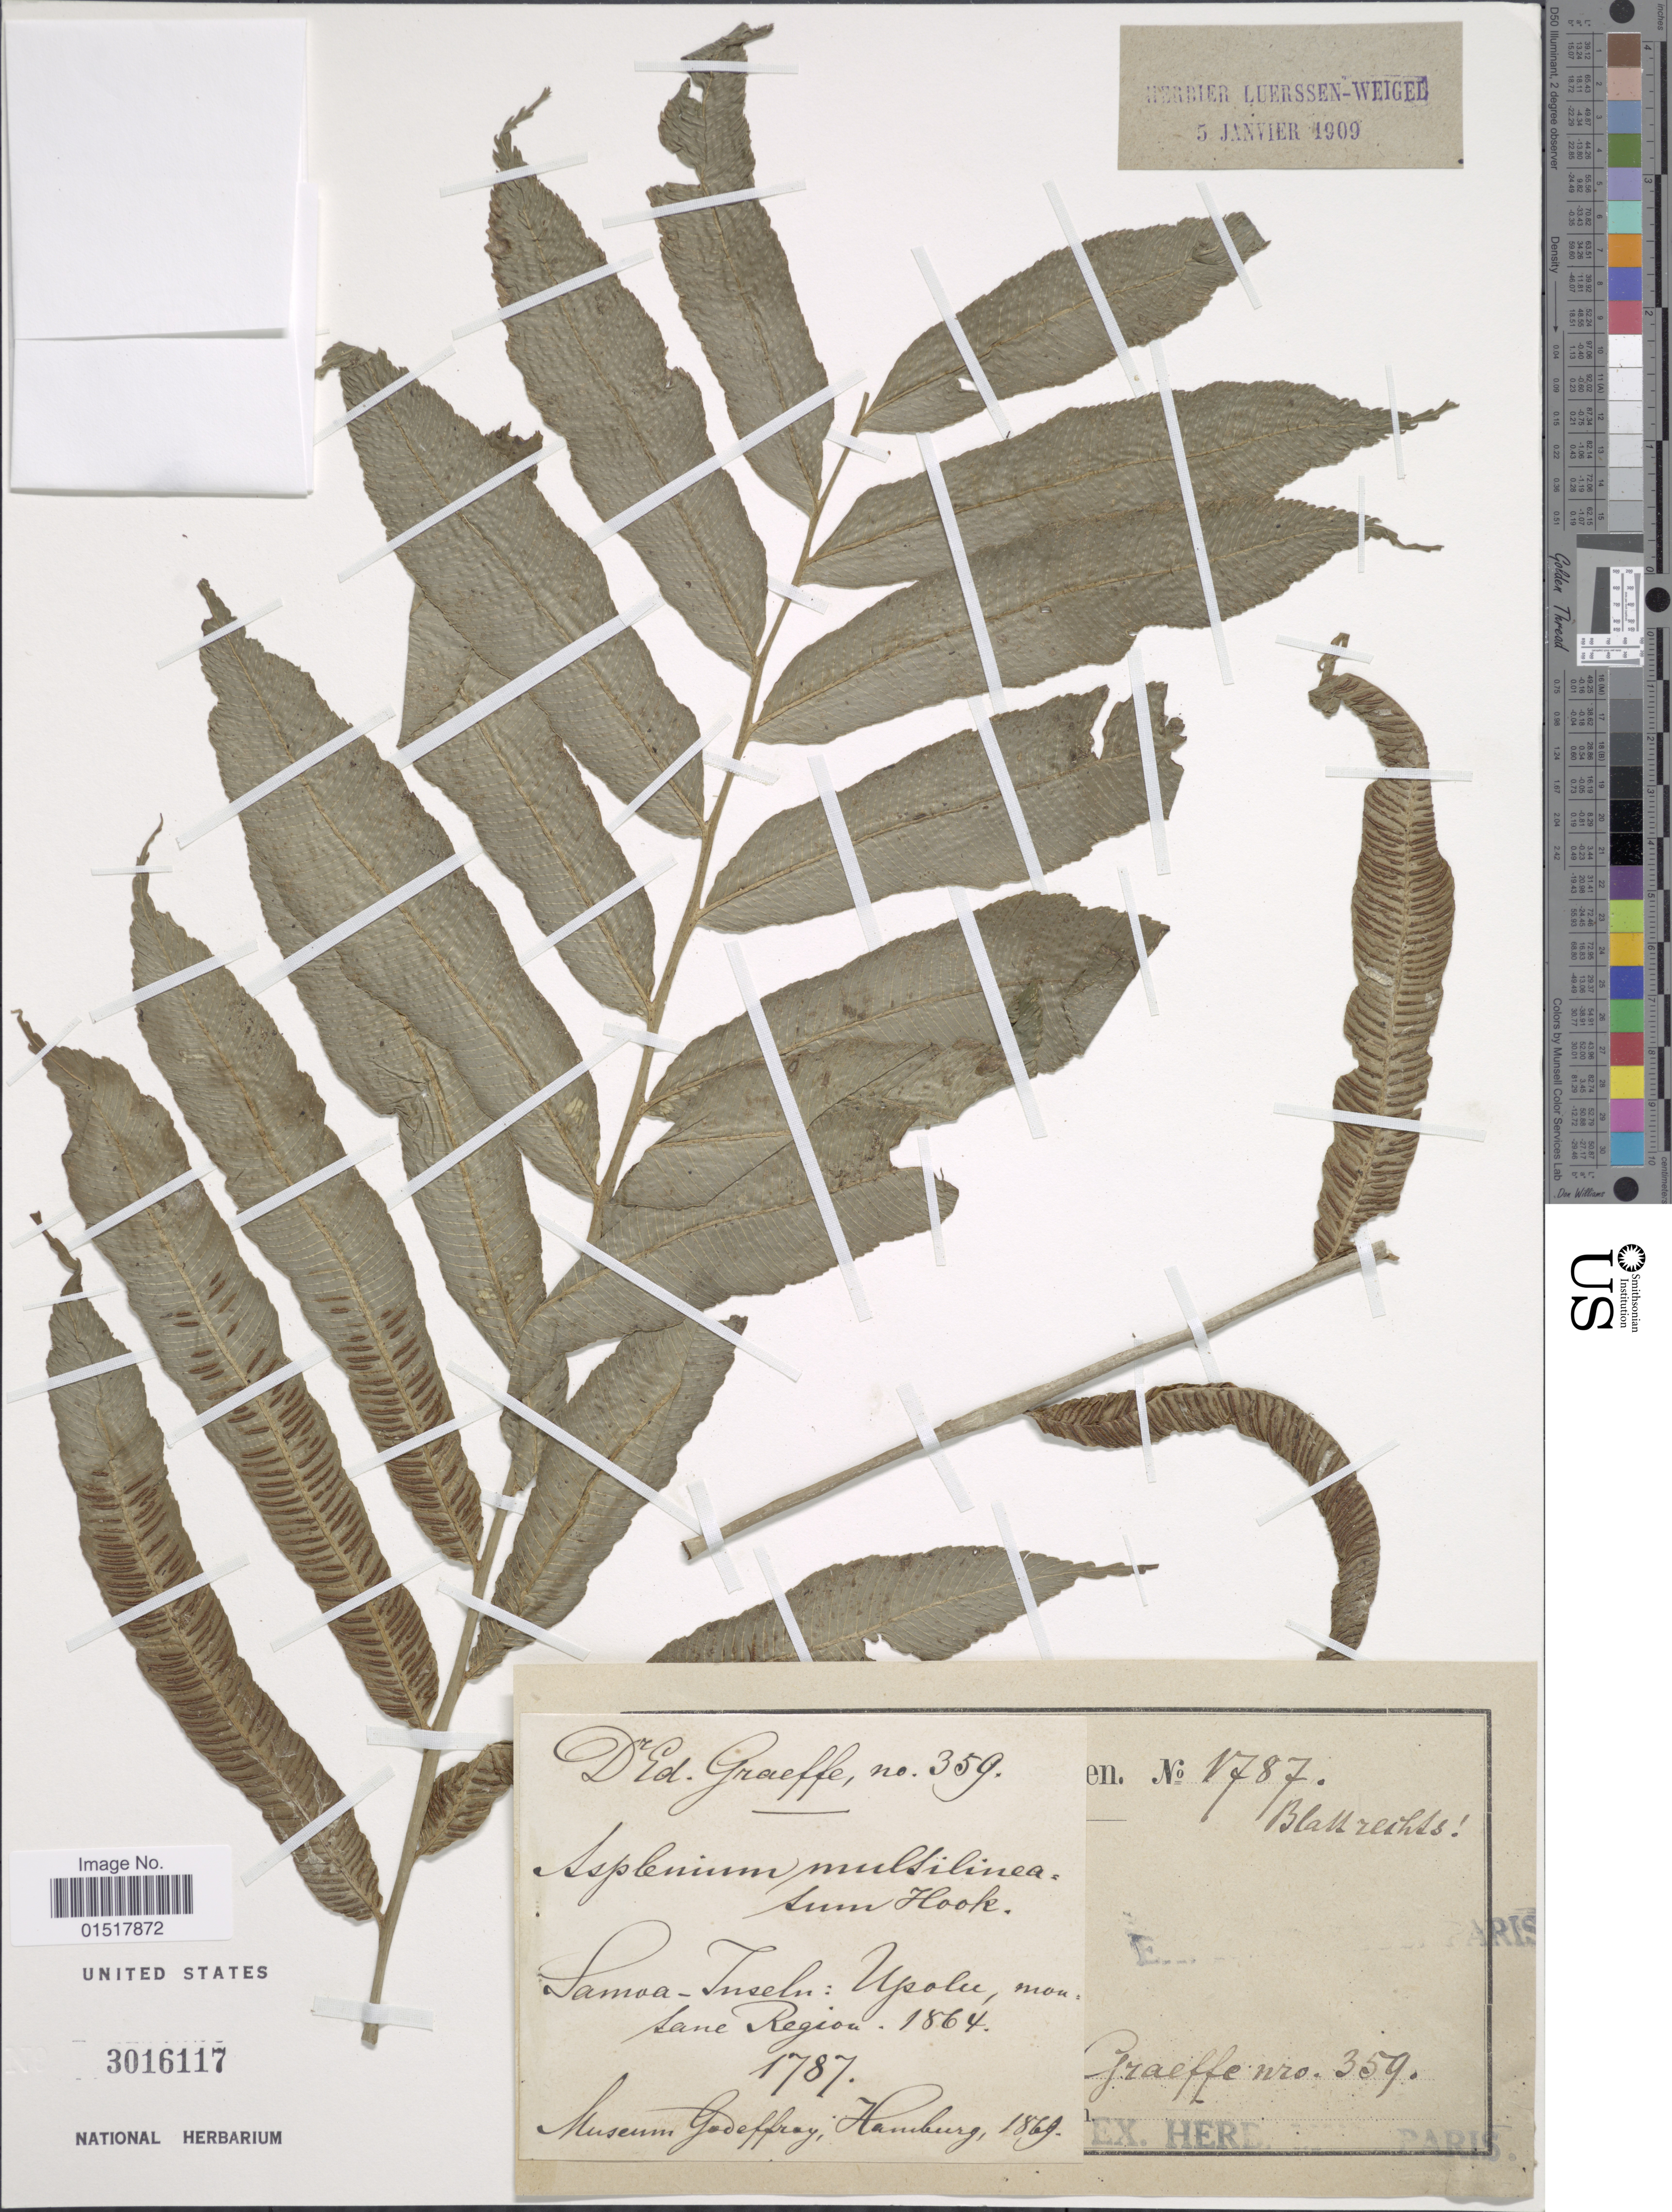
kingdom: Plantae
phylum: Tracheophyta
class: Polypodiopsida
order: Polypodiales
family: Aspleniaceae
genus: Asplenium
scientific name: Asplenium multilineatum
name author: Hook.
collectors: E. Graeffe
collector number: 359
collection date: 1864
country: Samoa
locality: Samoa-Inseln: Upolu, montane Region.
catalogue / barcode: US 3016117